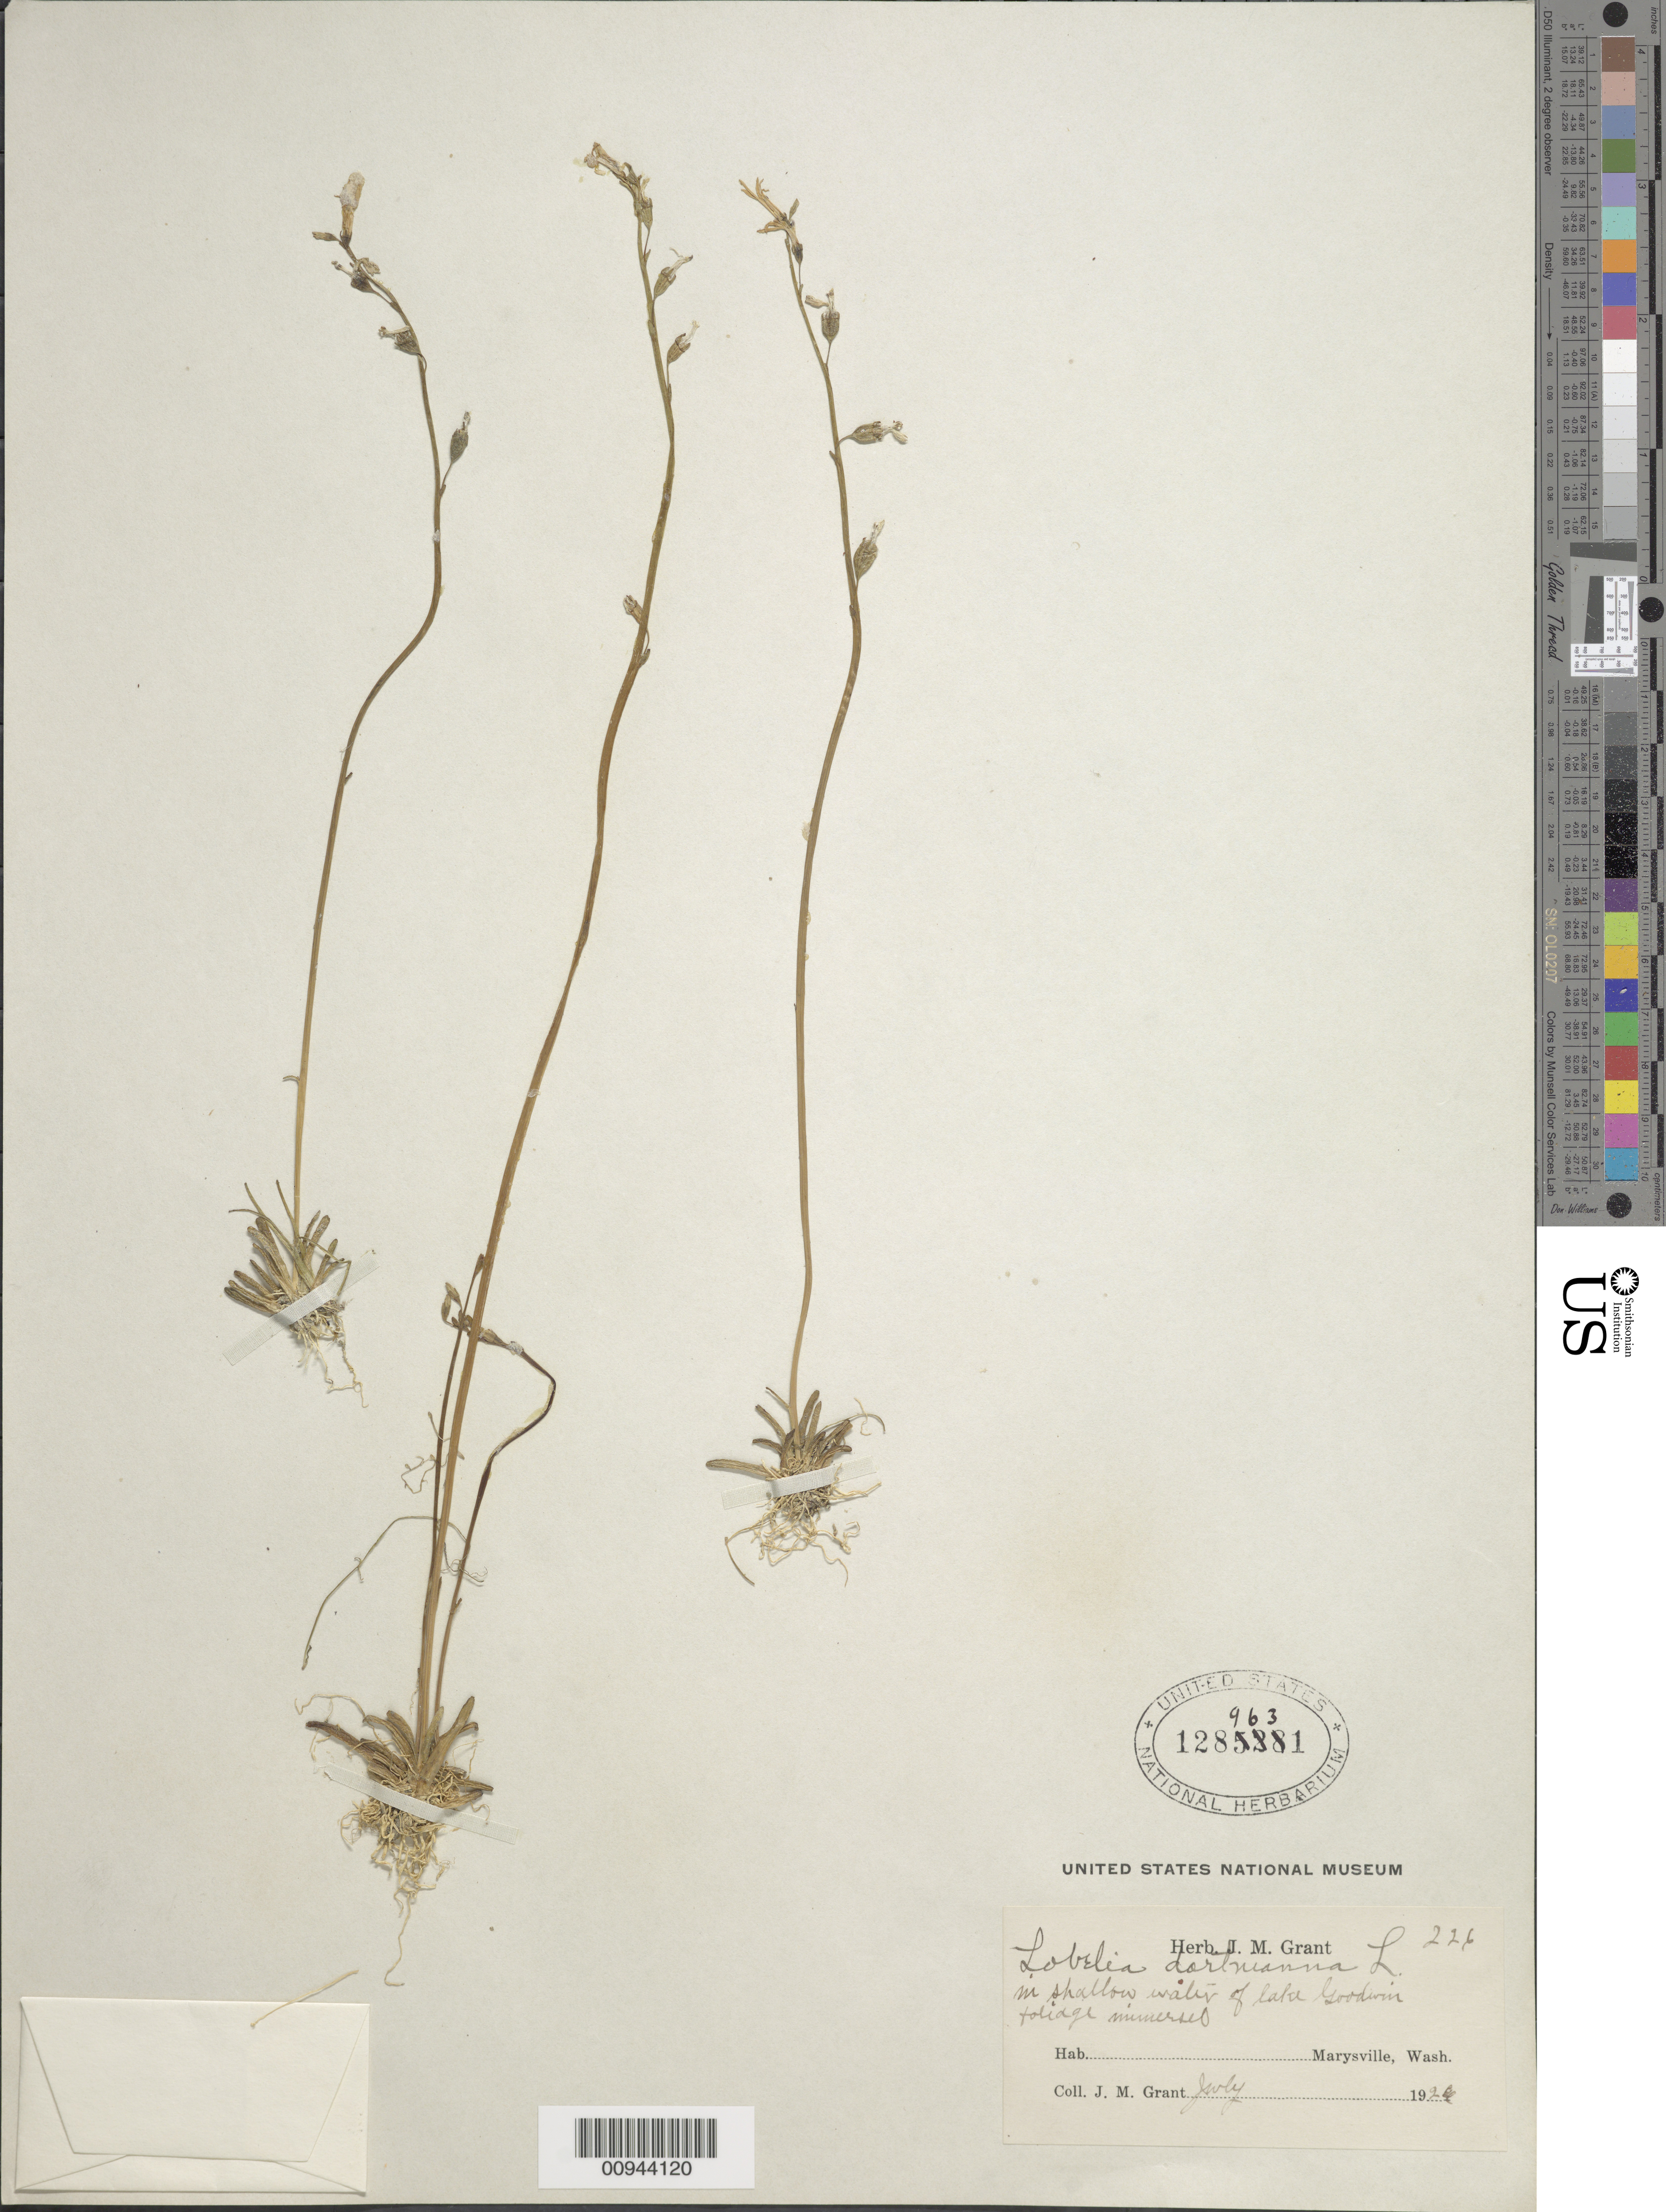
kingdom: Plantae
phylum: Tracheophyta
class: Magnoliopsida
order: Asterales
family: Campanulaceae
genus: Lobelia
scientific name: Lobelia dortmanna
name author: L.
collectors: J. M. Grant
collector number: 226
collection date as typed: July 1924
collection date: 1924-07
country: United States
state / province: Washington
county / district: Snohomish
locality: Lake Goodwin, Marysville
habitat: in shallow wate in lake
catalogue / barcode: US 1289631